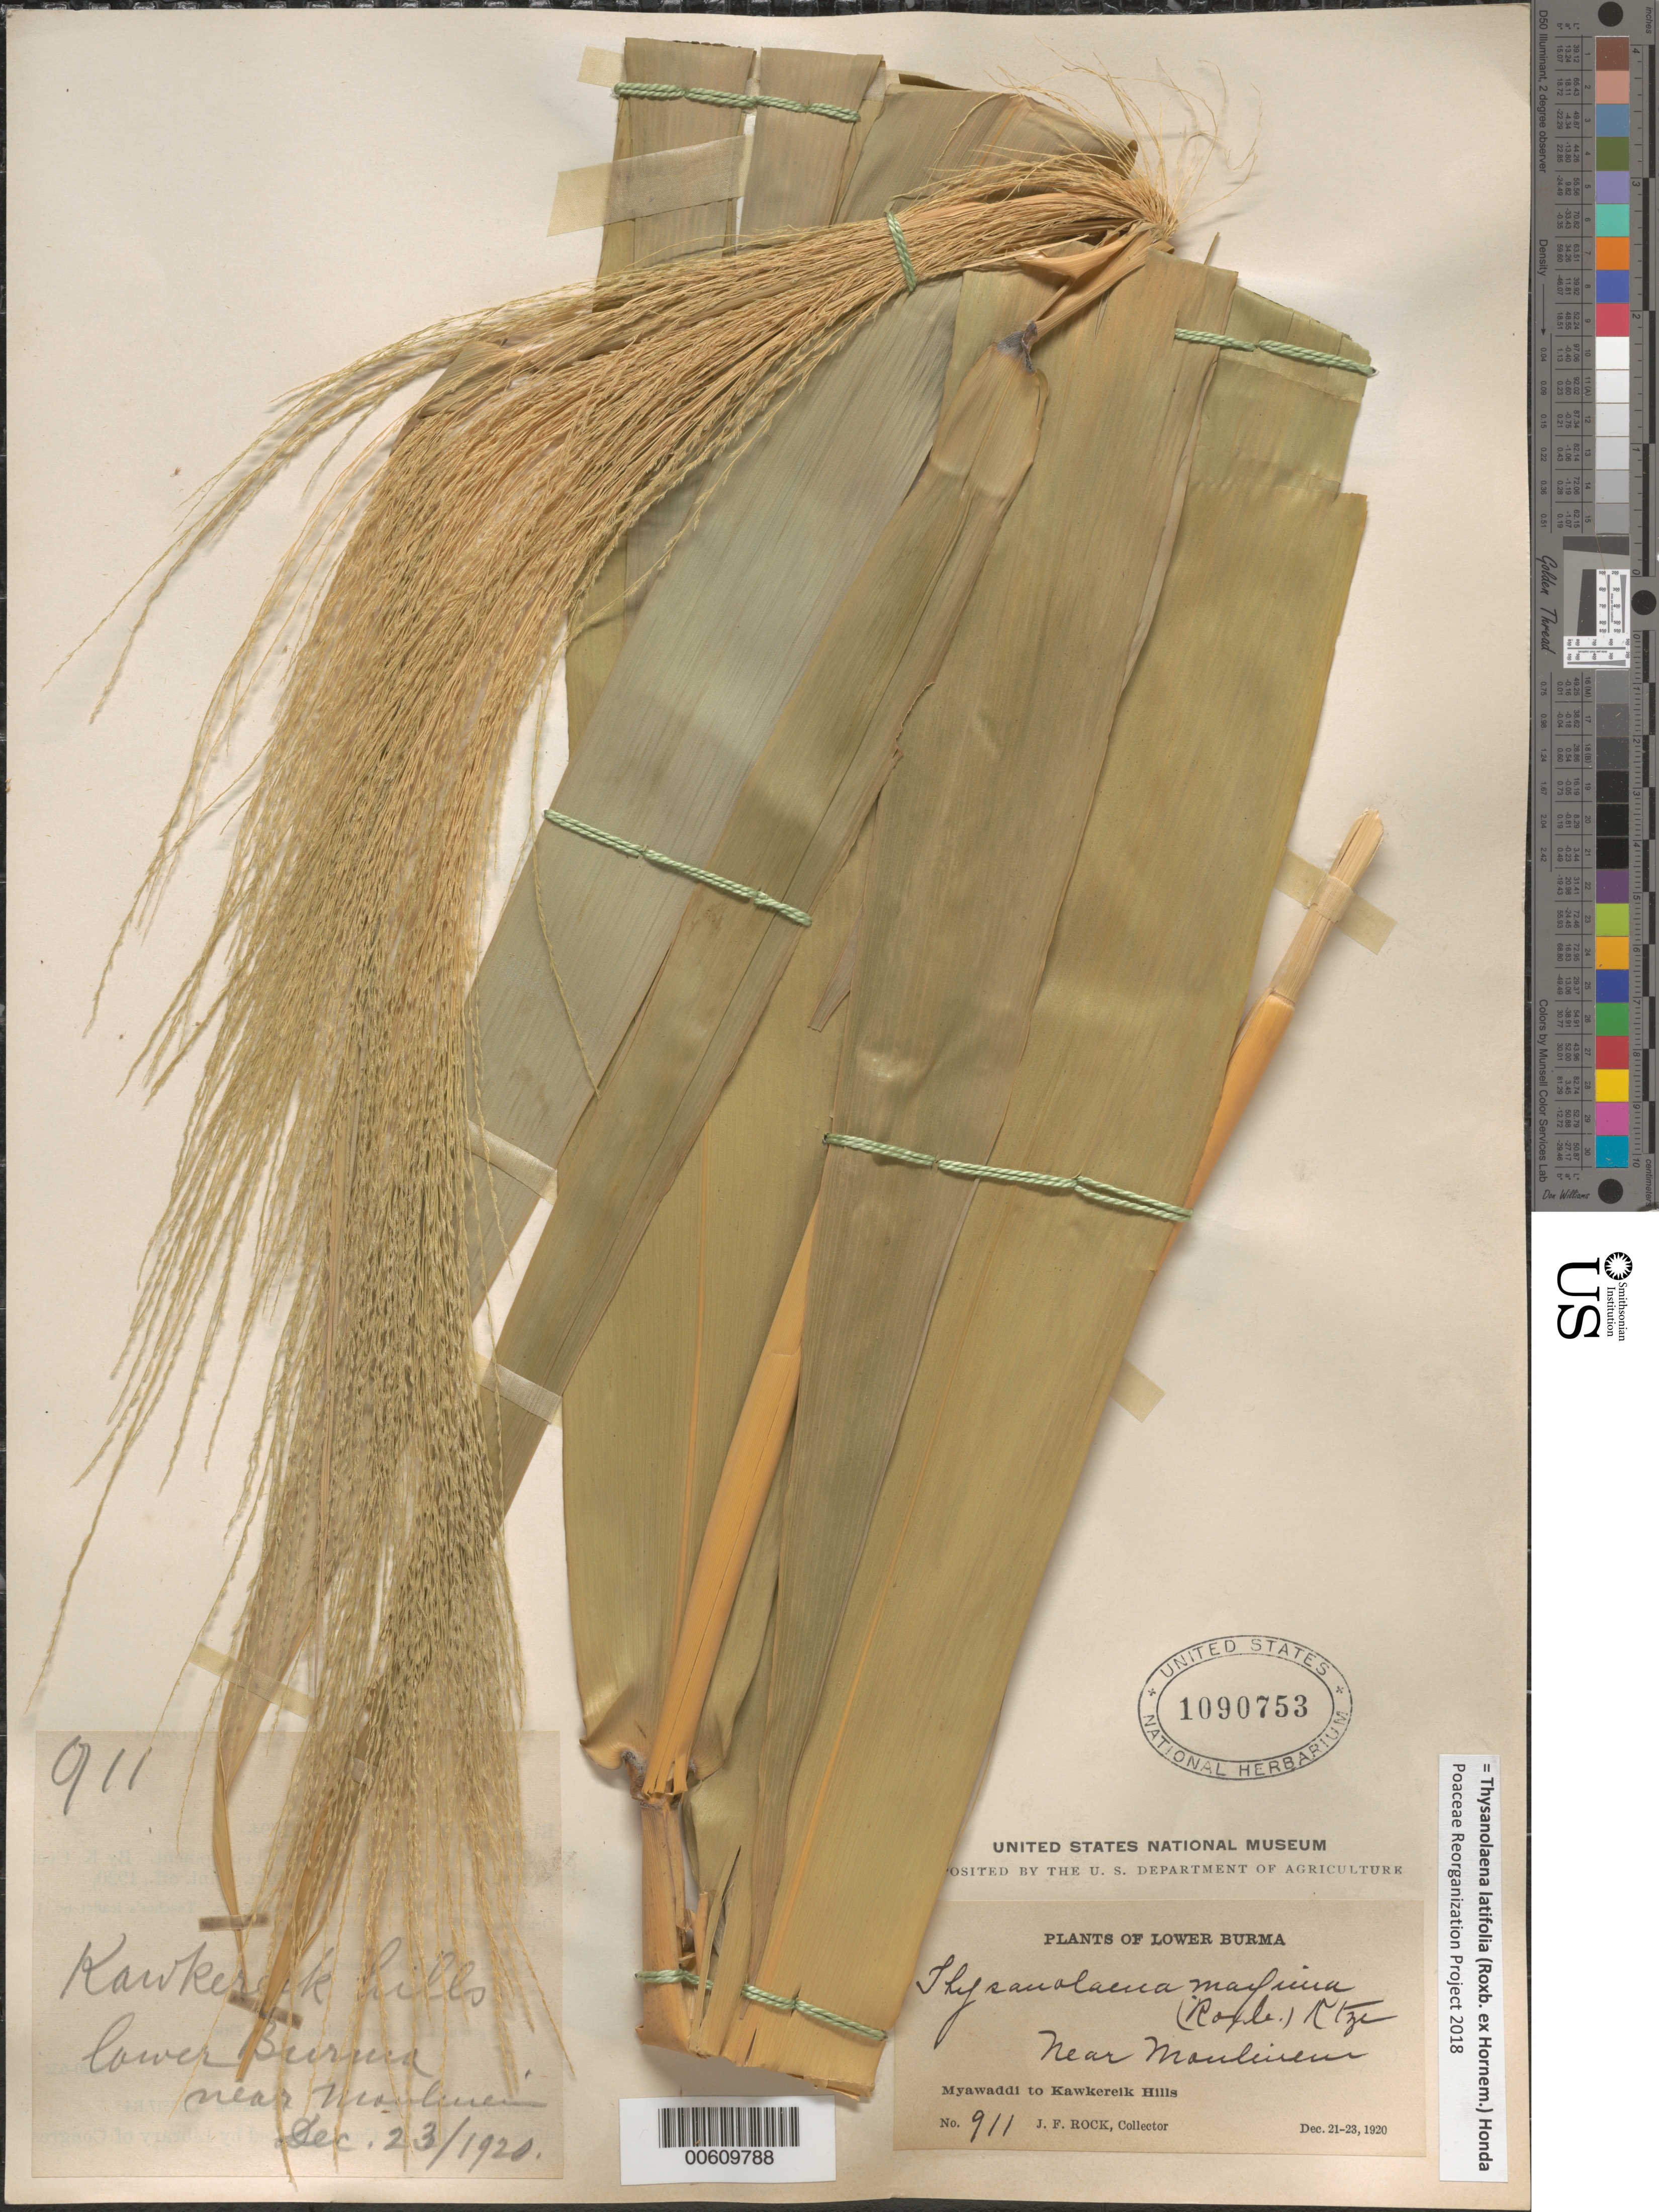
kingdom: Plantae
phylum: Tracheophyta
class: Liliopsida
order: Poales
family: Poaceae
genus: Thysanolaena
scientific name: Thysanolaena latifolia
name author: (Roxb. ex Hornem.) Honda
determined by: Poaceae Reorganization Project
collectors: J. F. Rock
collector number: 911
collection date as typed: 21 Dec 1920 to 23 Dec 1920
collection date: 1920-12-21/1920-12-23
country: Myanmar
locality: Myawaddi to Kawkereik Hills, Near Moulineur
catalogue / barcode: US 1090753